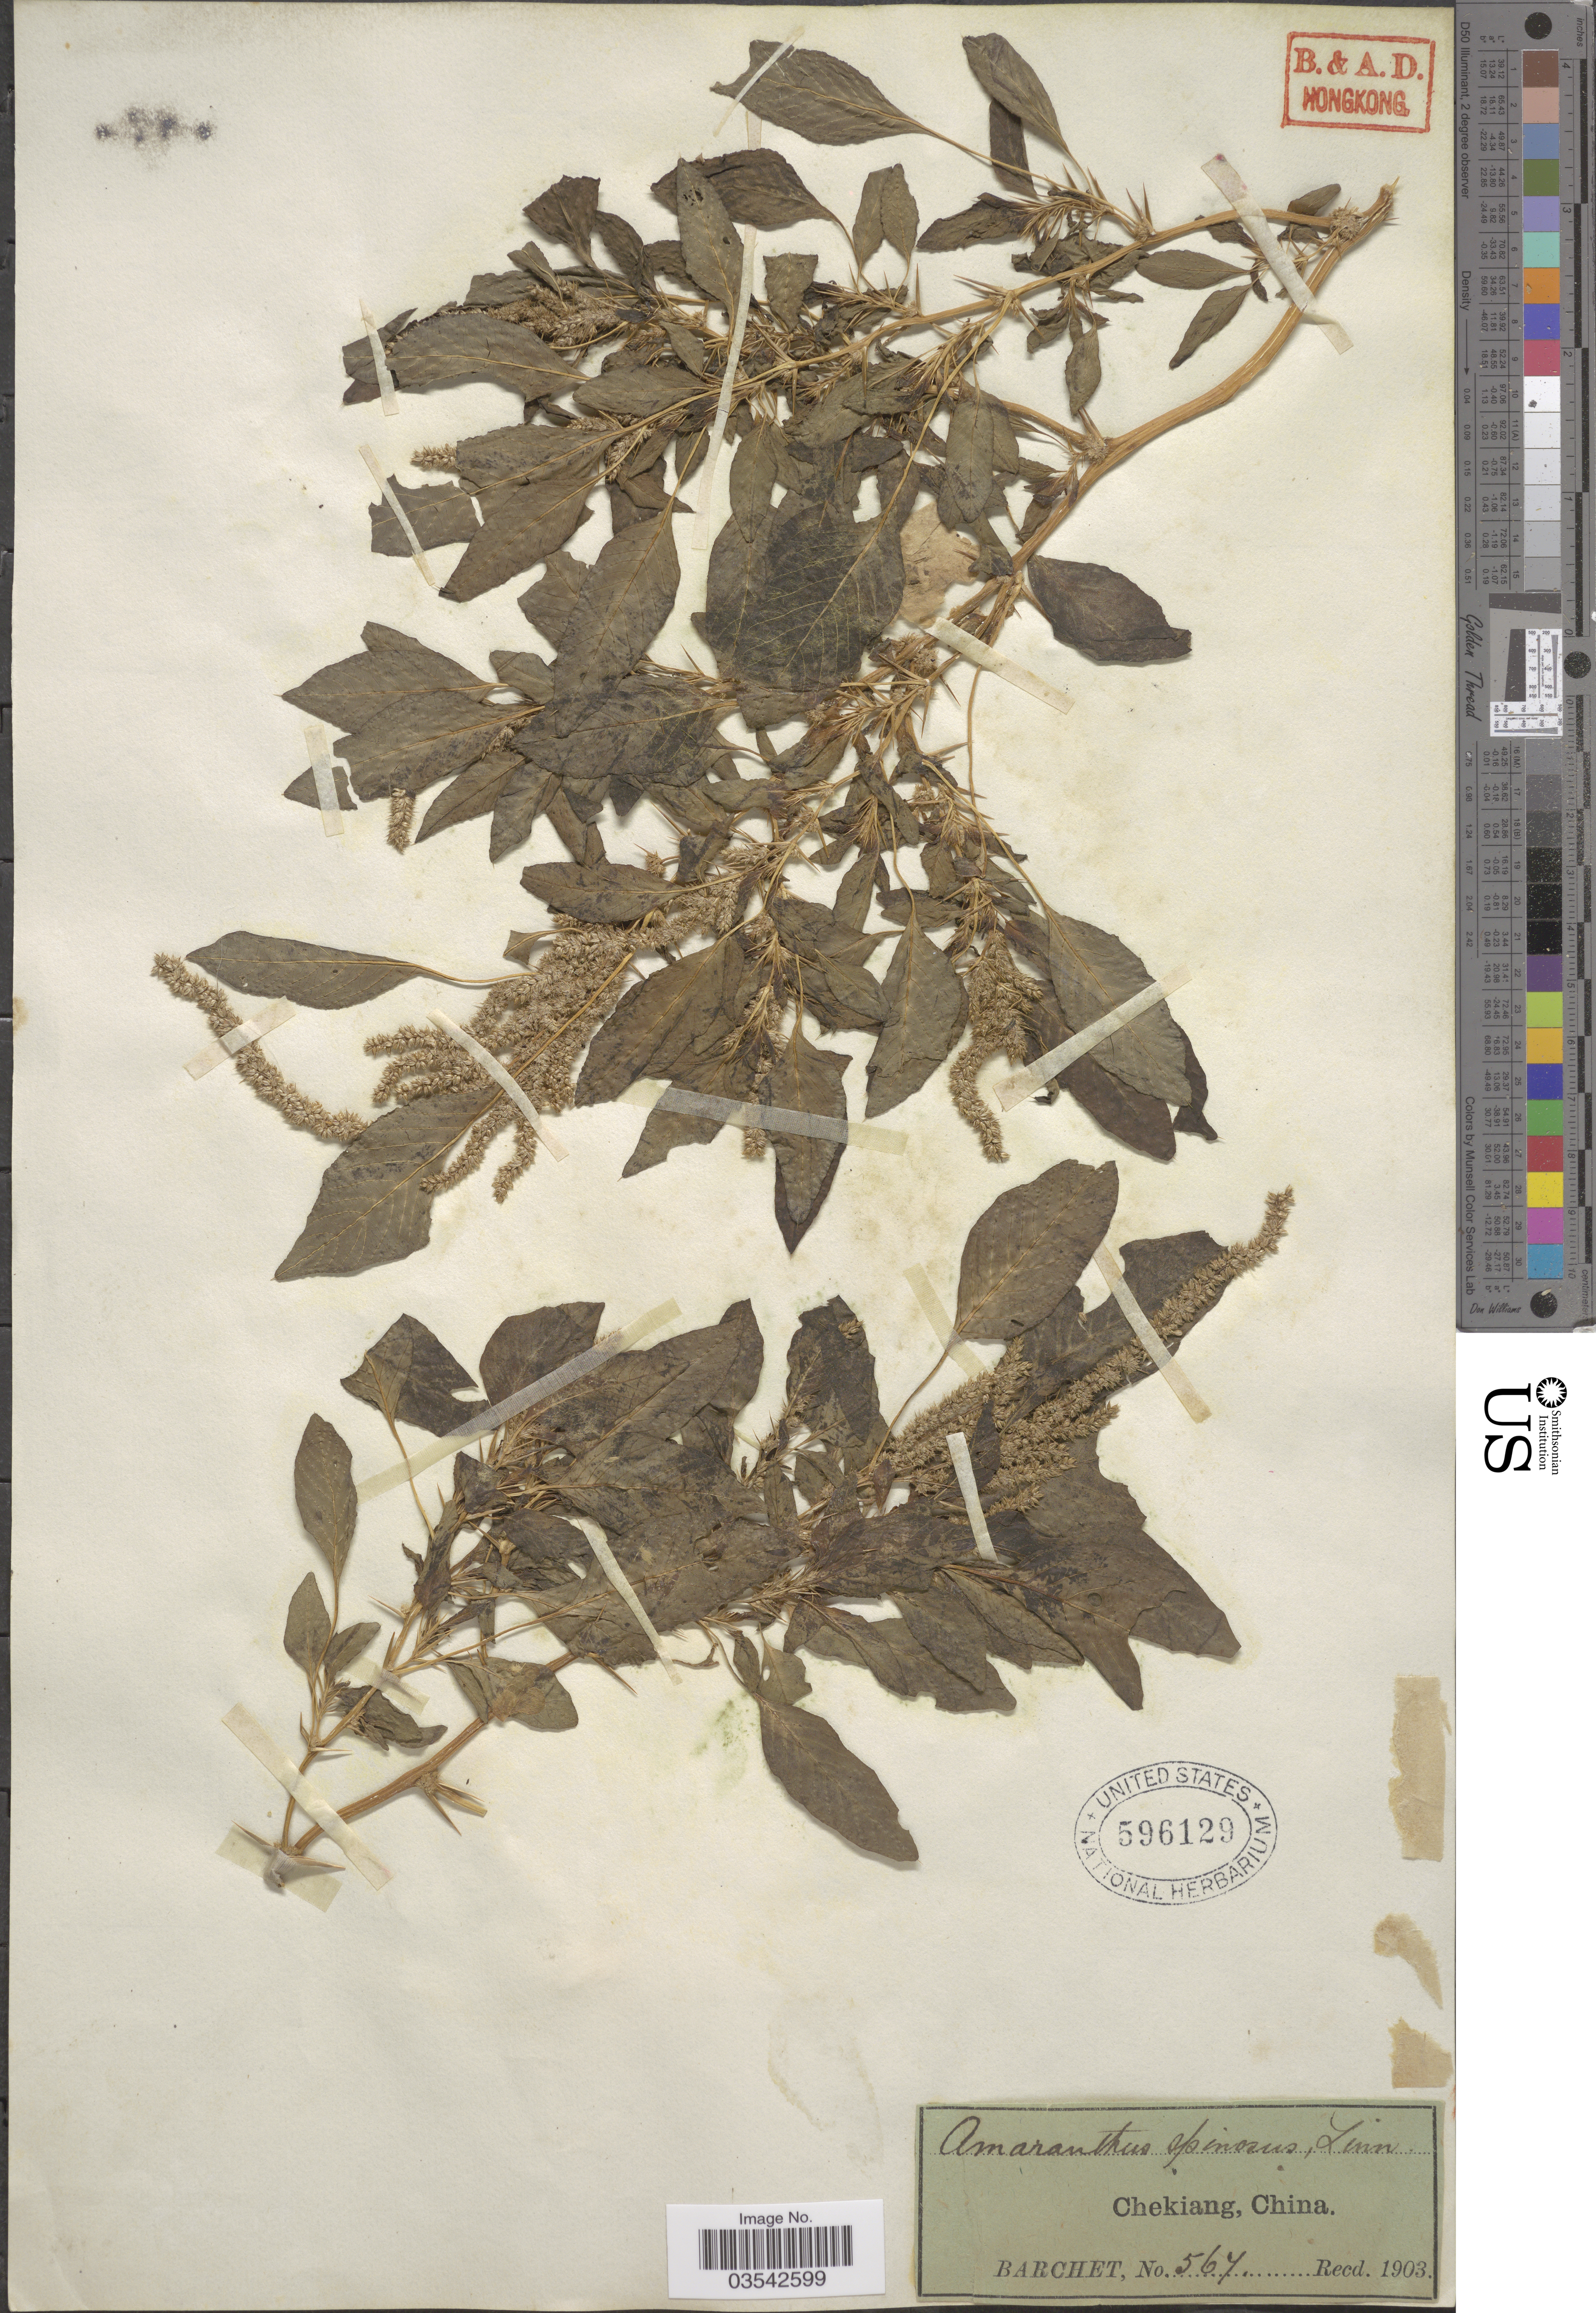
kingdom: Plantae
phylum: Tracheophyta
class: Magnoliopsida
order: Caryophyllales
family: Amaranthaceae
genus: Amaranthus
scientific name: Amaranthus spinosus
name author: L.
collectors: Barchet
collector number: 567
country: China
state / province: Zhejiang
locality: Chekiang.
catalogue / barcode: US 596129